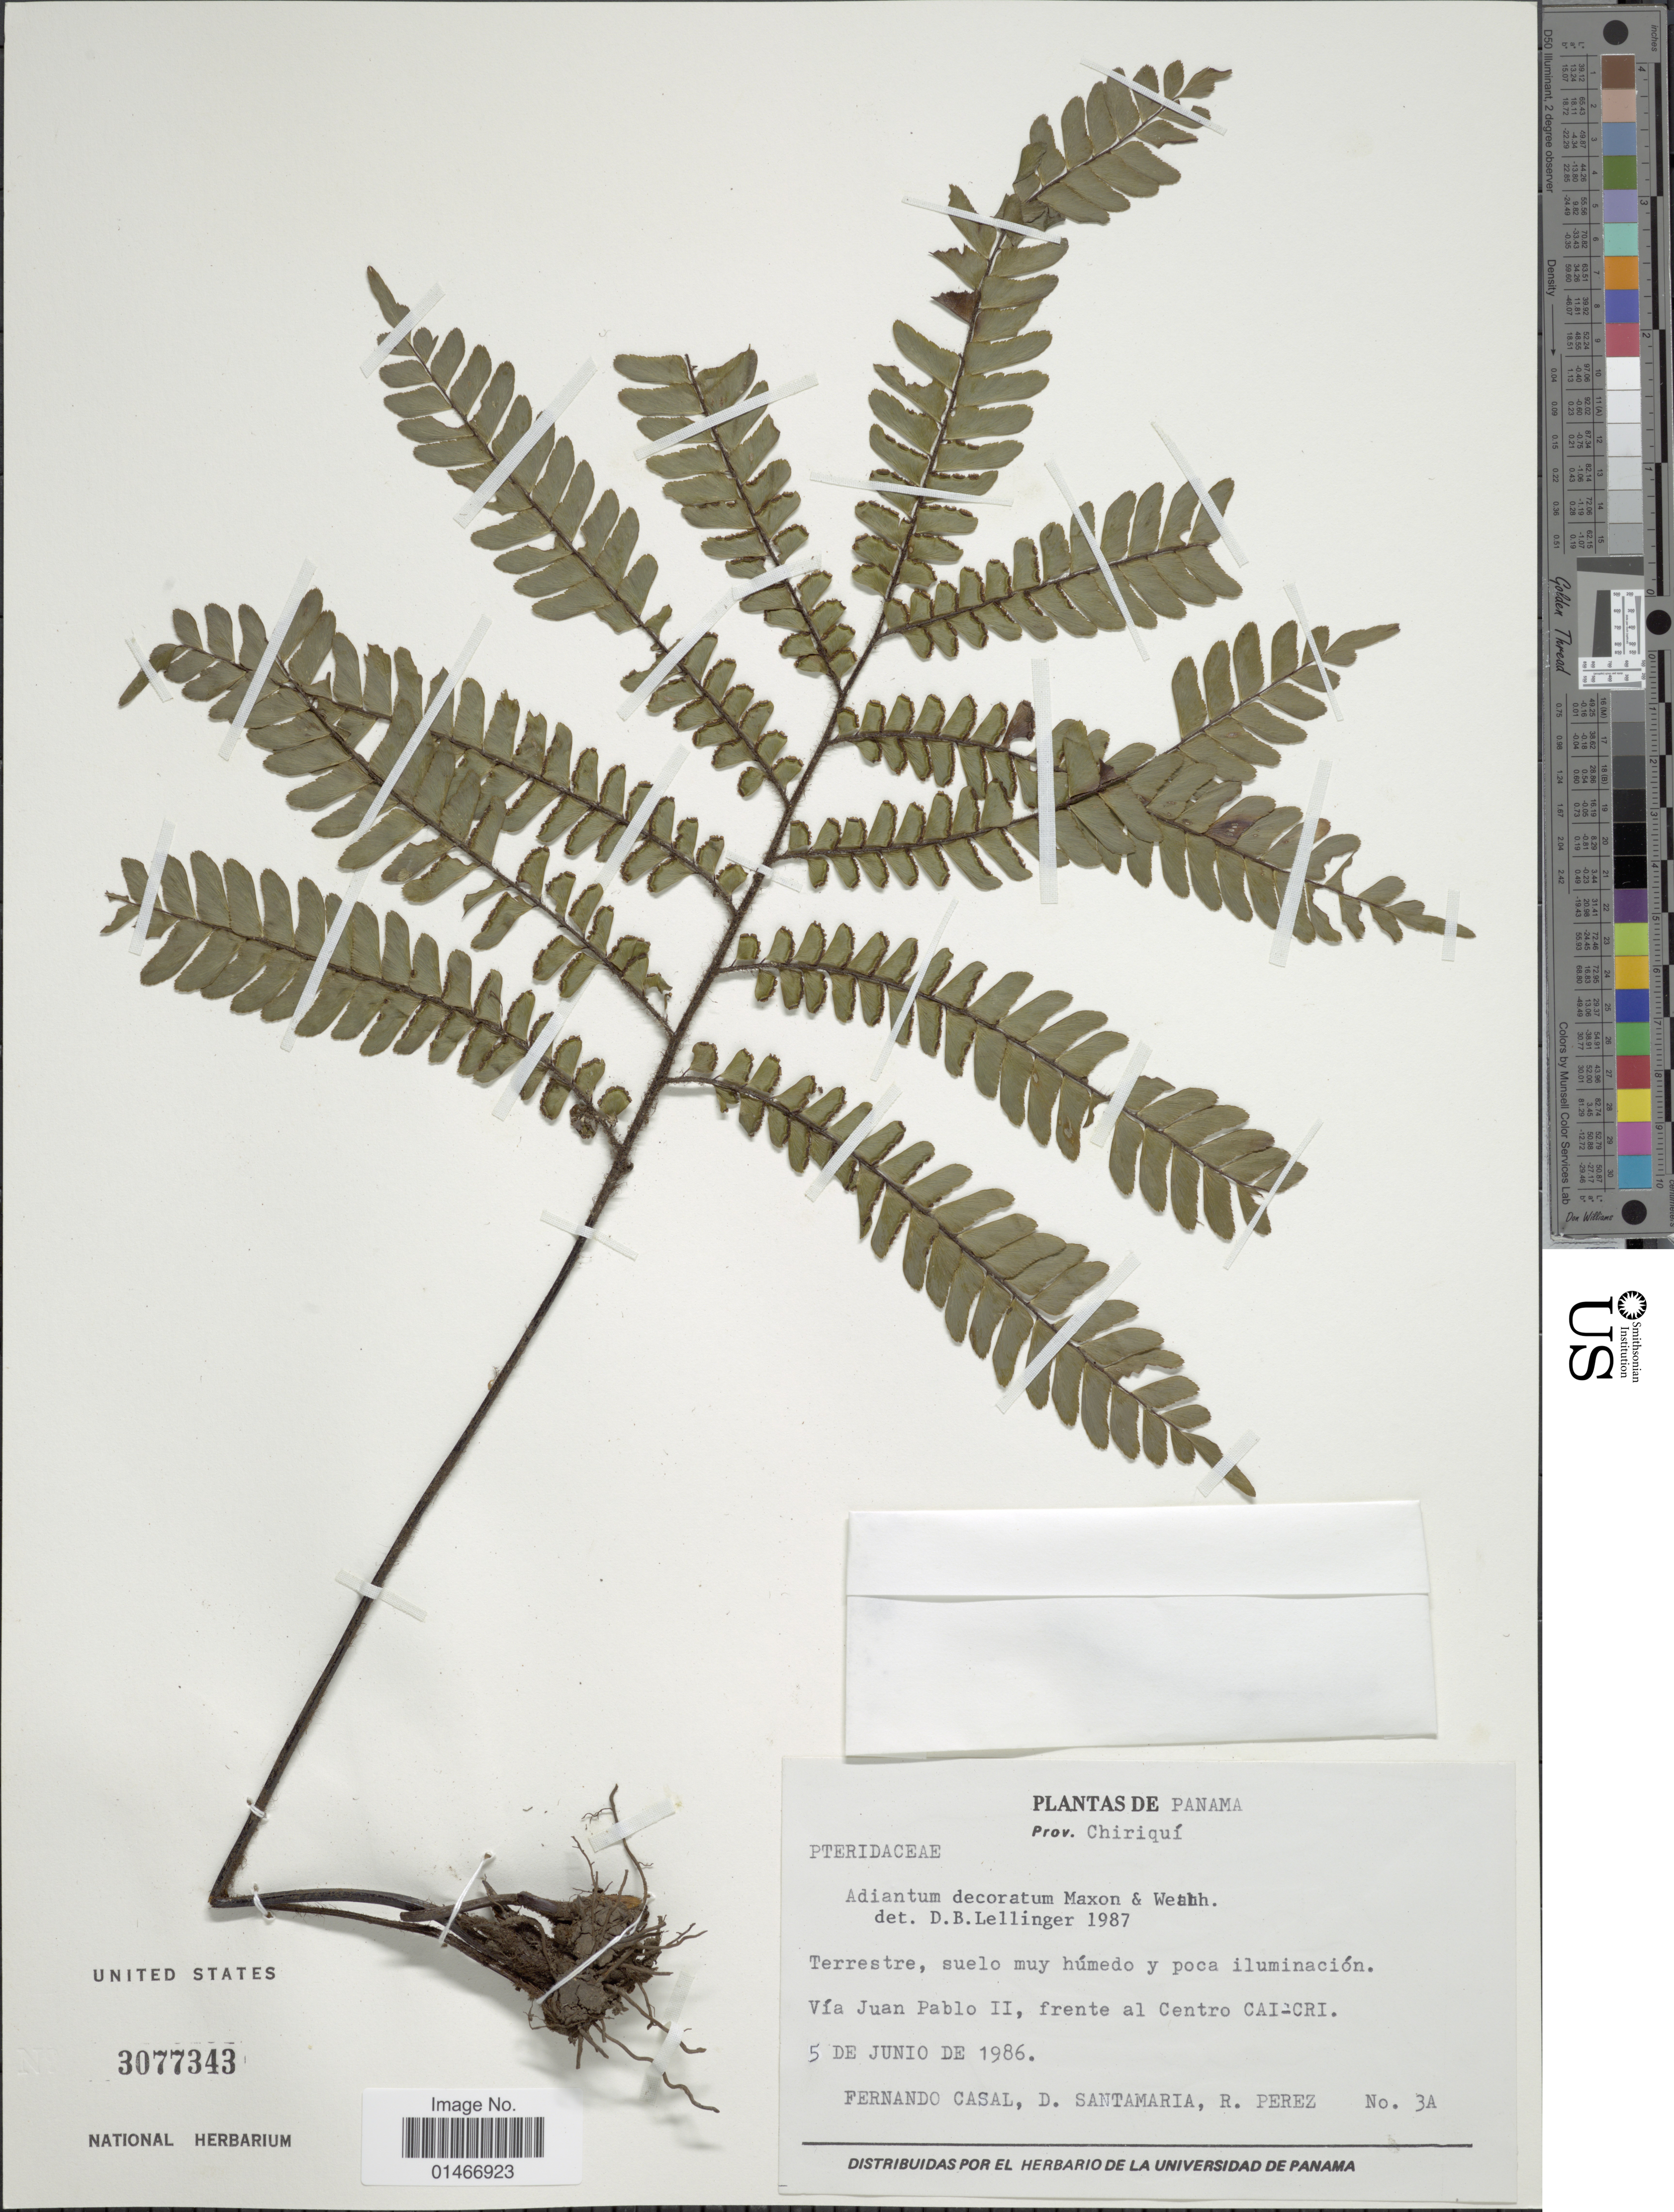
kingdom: Plantae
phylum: Tracheophyta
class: Polypodiopsida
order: Polypodiales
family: Pteridaceae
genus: Adiantum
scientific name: Adiantum decoratum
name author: Maxon & Weath.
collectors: C. Fernando, D. Santamaria & R. Perez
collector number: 3A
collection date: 1986-06-05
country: Panama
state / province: Chiriqui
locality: Prov. Chiriqui. Via Juan Pablo II, frente al Centro Cai-Cri.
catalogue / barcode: US 3077343